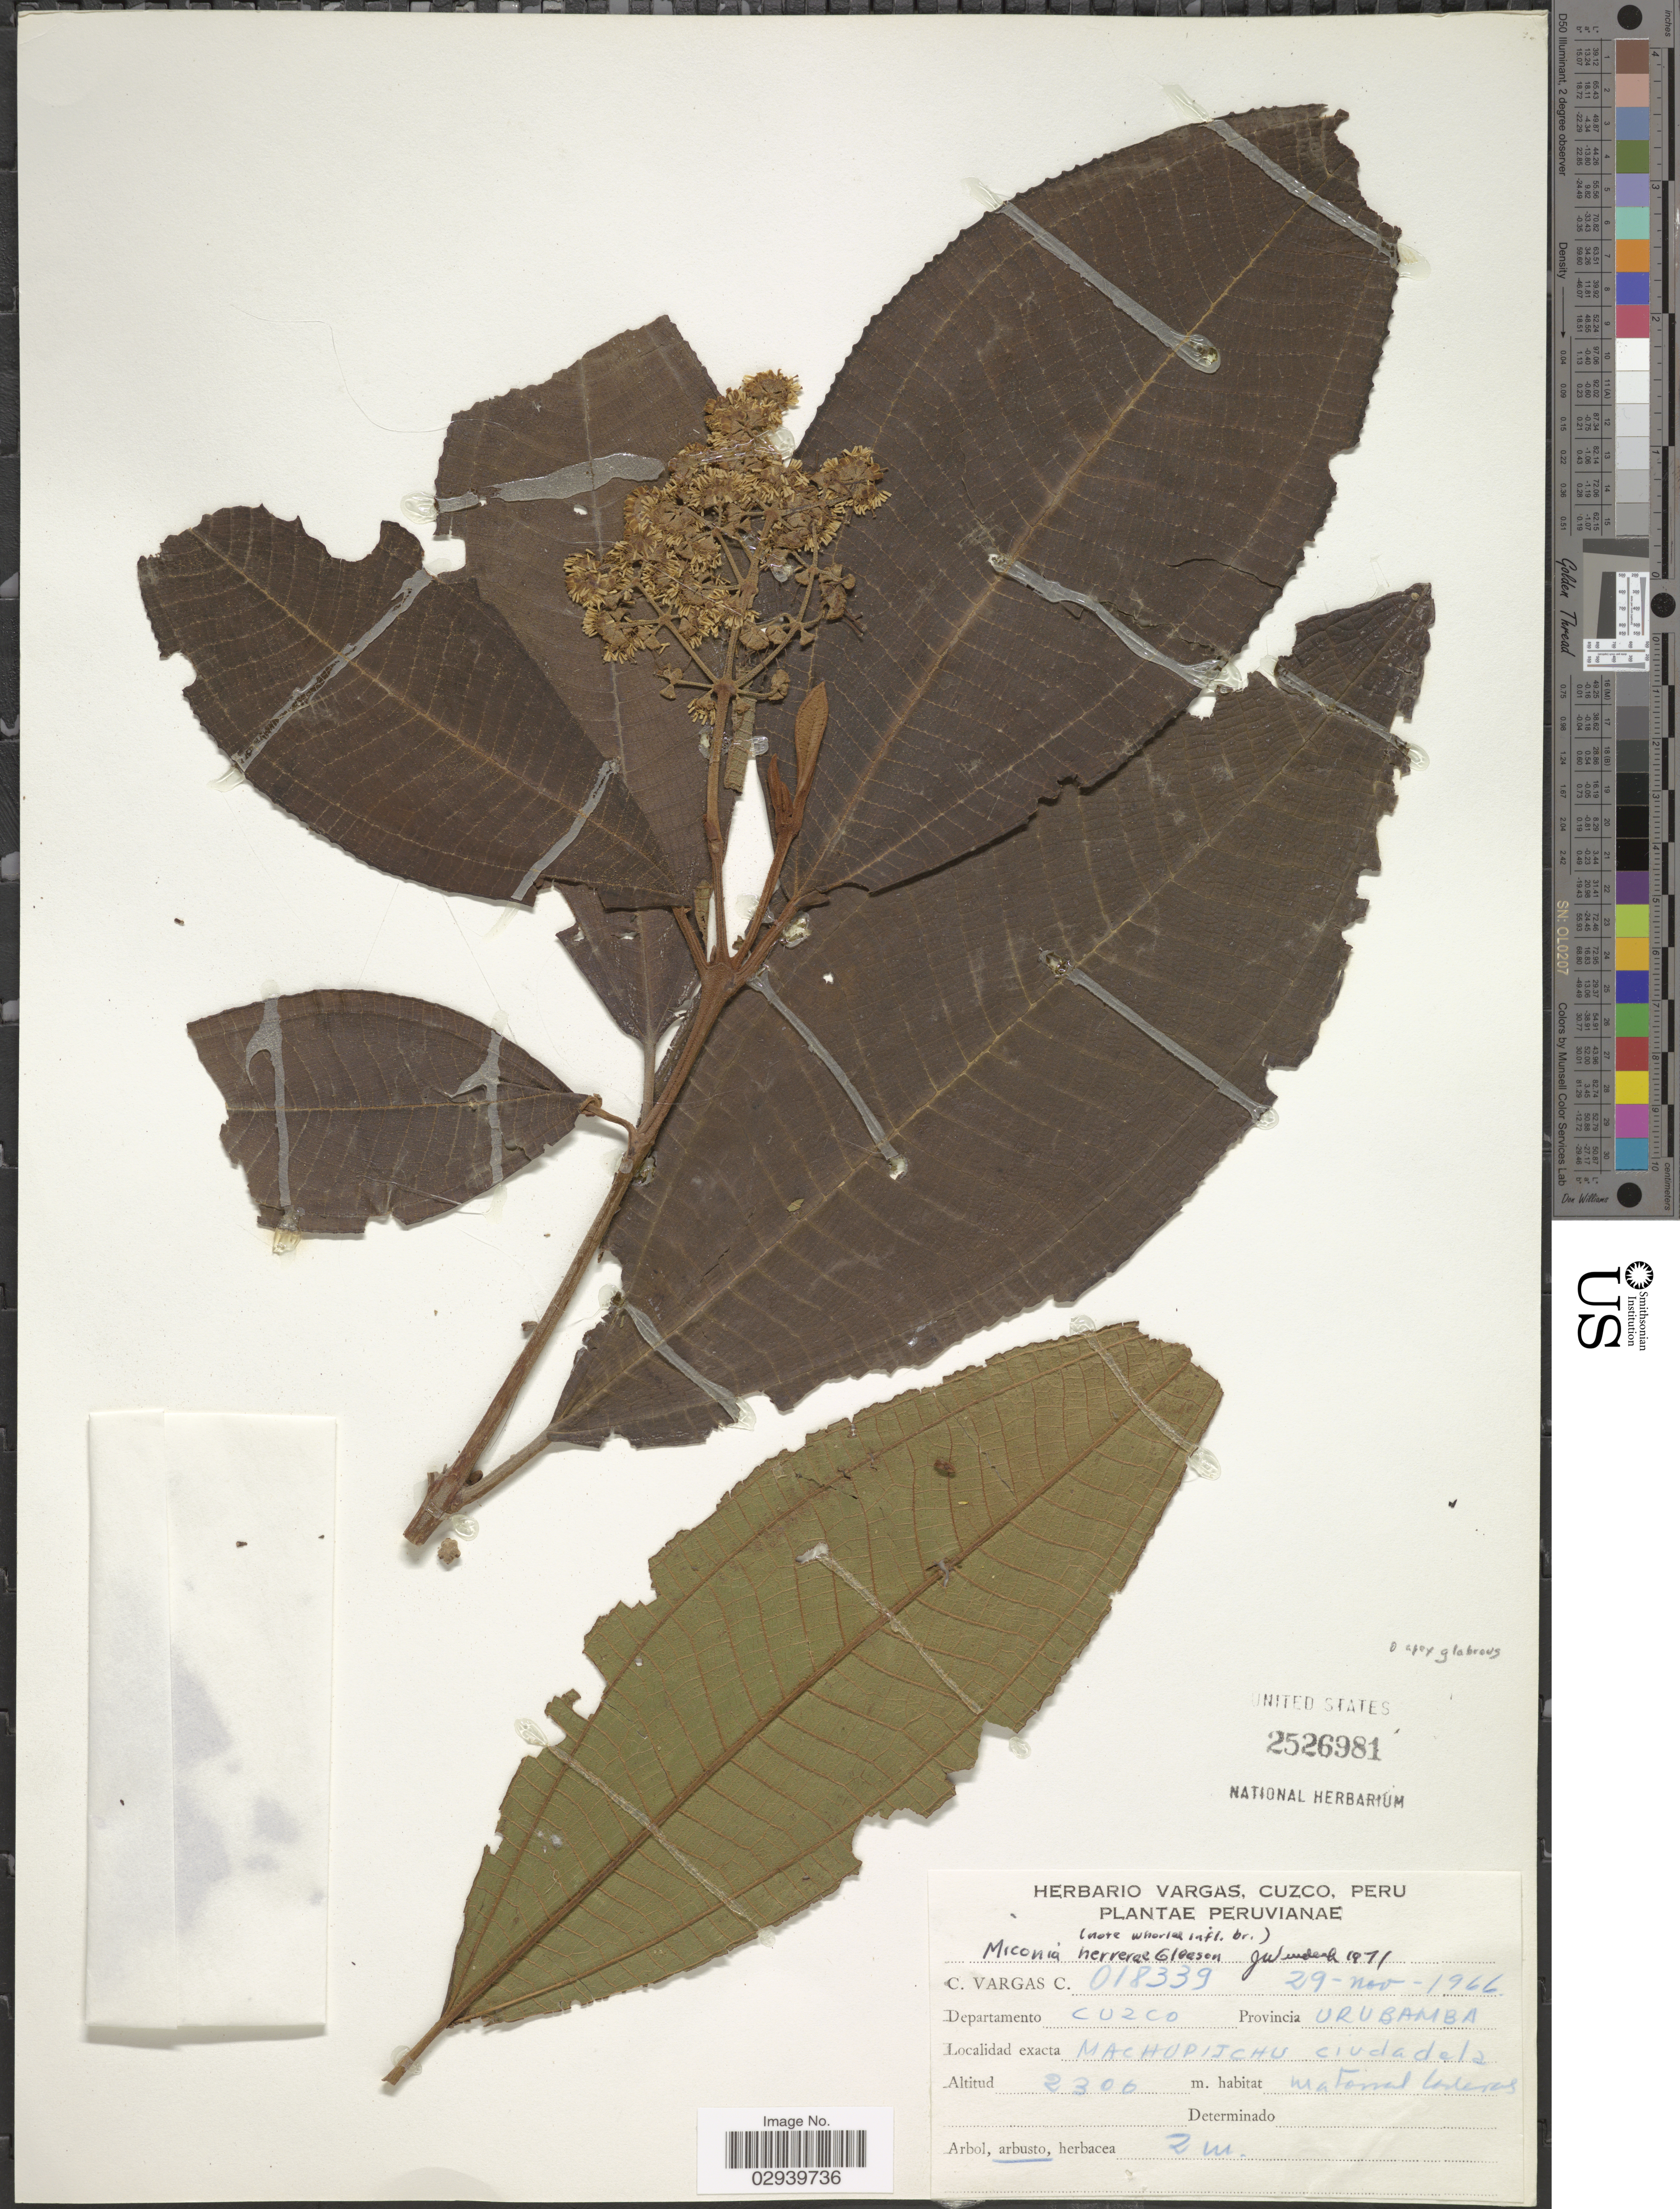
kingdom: Plantae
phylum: Tracheophyta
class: Magnoliopsida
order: Myrtales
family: Melastomataceae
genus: Miconia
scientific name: Miconia herrerae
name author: Gleason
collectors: C. Vargas Calderón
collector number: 018339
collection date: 1966-11-29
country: Peru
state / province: Cusco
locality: Departamento Cuzco, Provincia Urubamba, Machupijchu Ciudadela.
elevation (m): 2300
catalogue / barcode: US 2526981